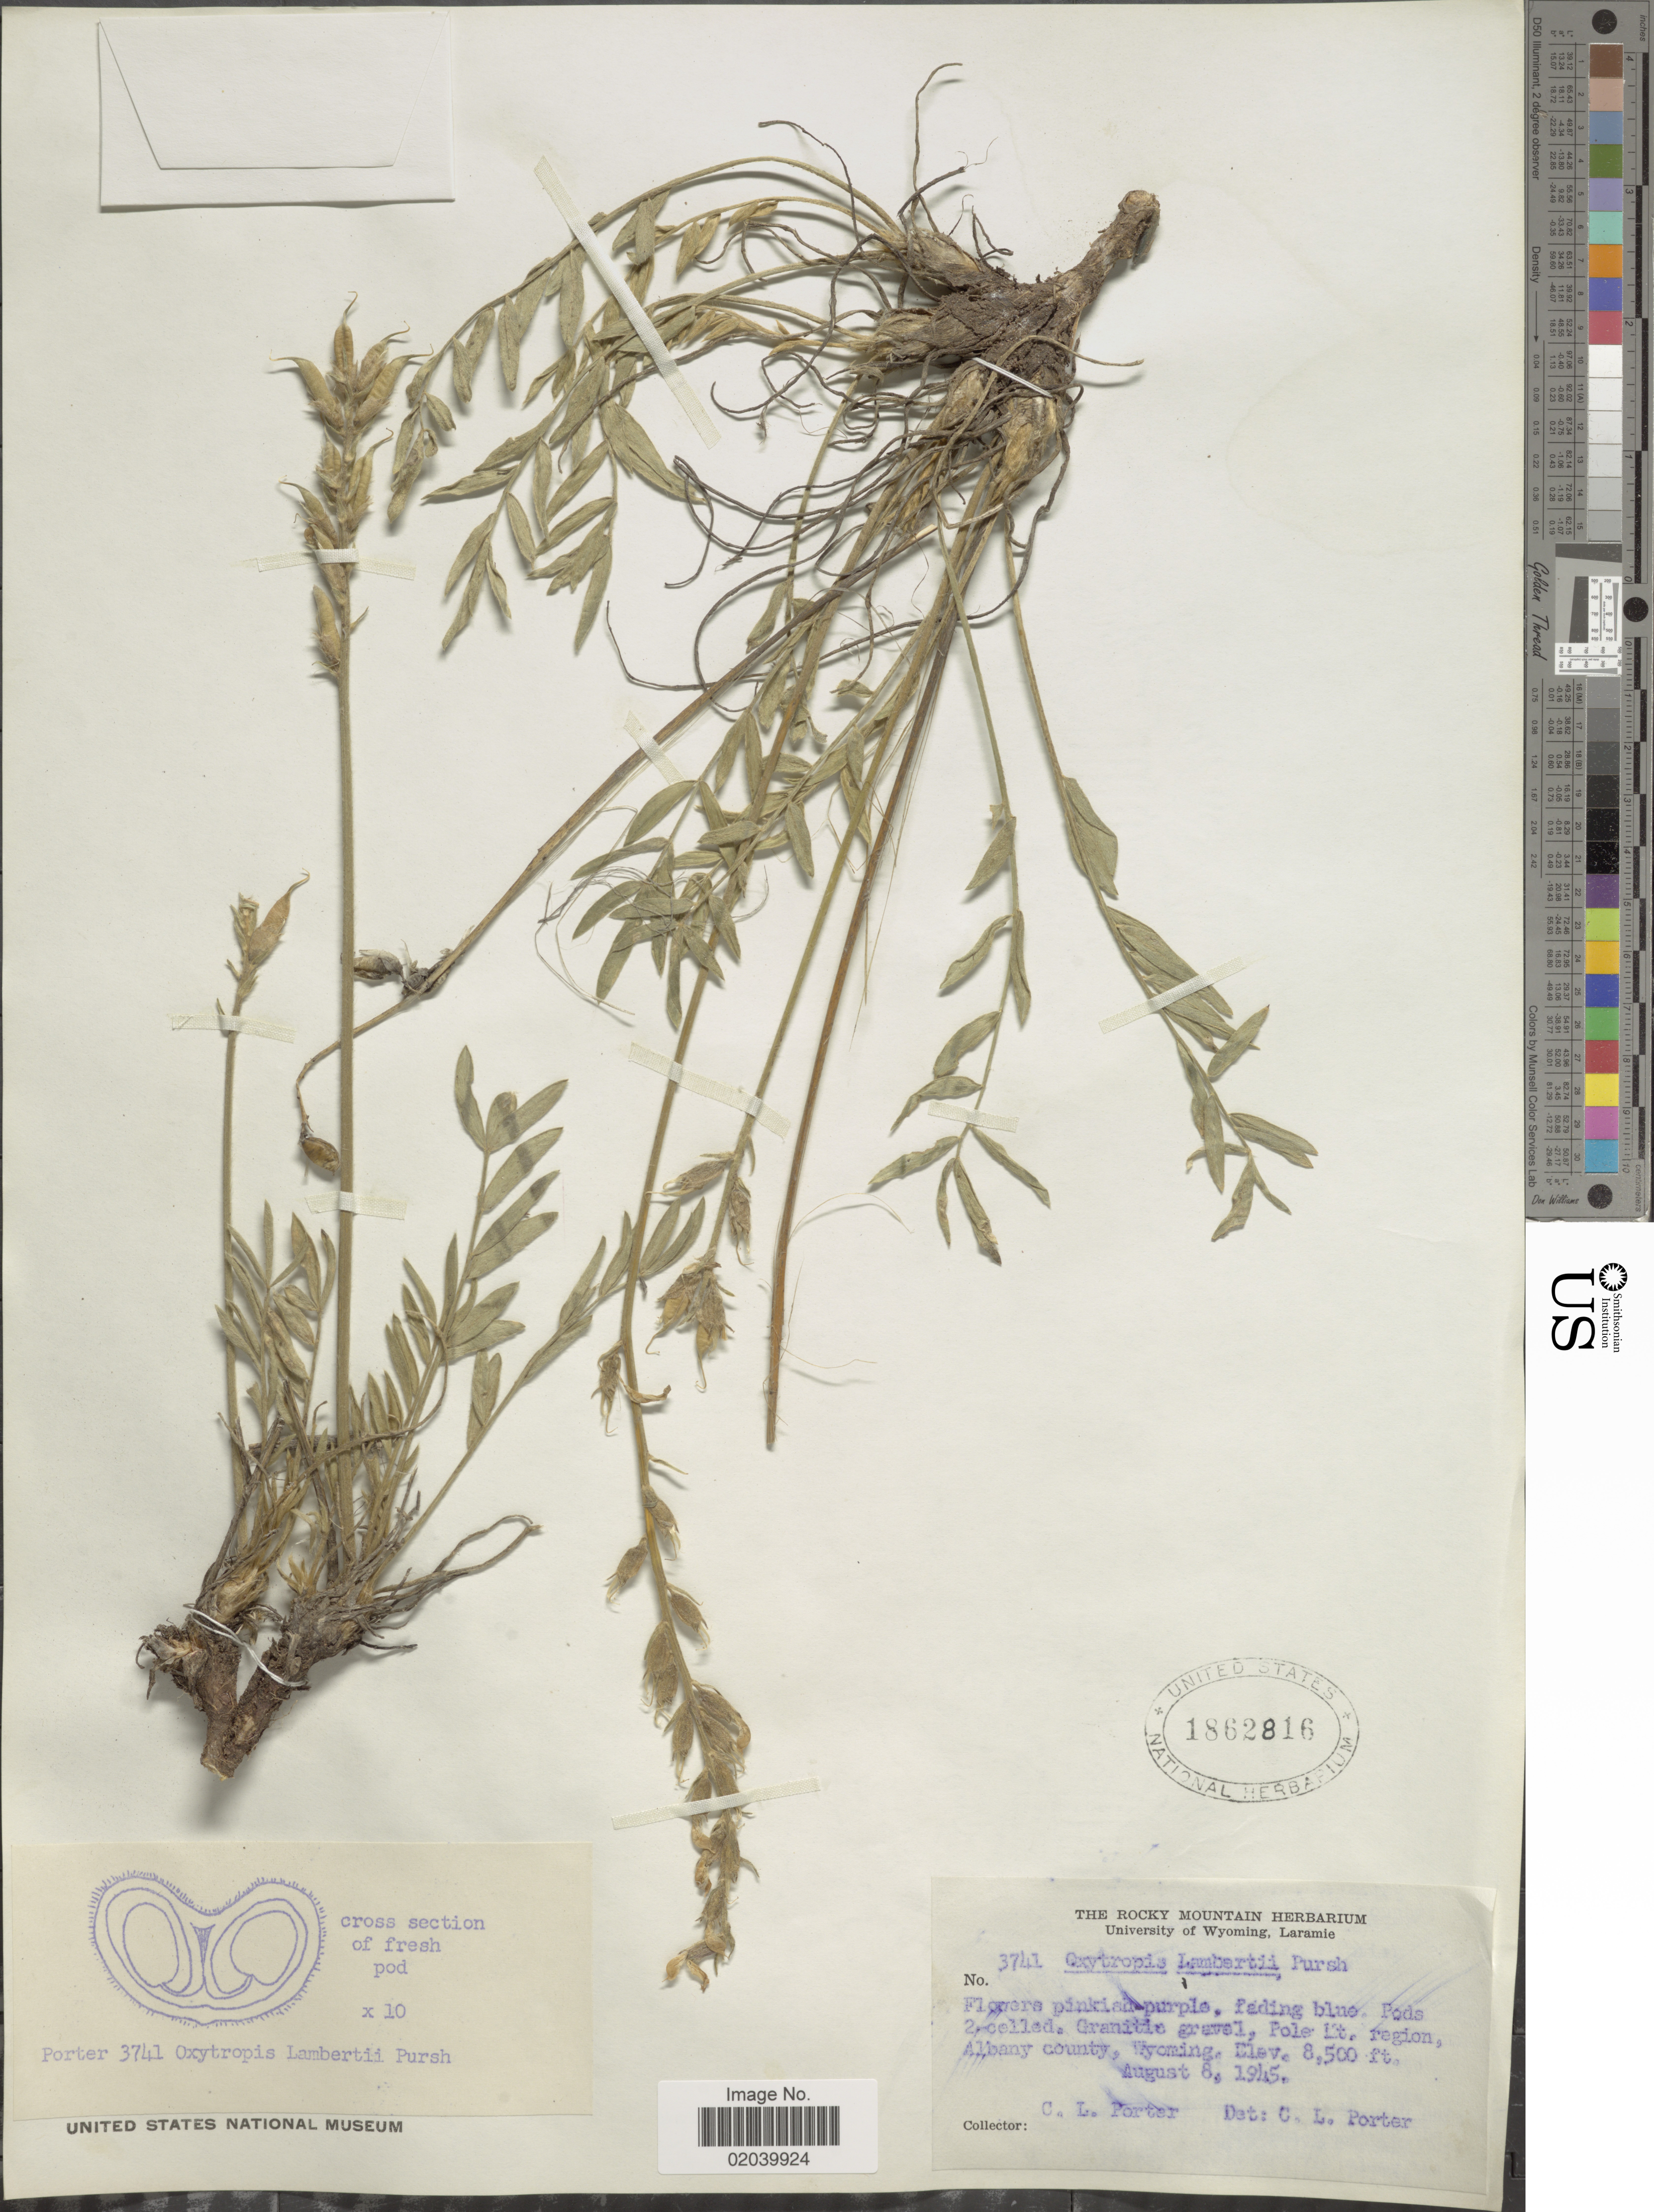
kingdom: Plantae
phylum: Tracheophyta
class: Magnoliopsida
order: Fabales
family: Fabaceae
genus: Oxytropis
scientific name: Oxytropis lambertii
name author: Pursh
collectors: C. L. Porter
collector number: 3741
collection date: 1945-08-08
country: United States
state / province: Wyoming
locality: Granite gravel, Pole Mt. region, Albany County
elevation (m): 2591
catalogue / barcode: US 1862816